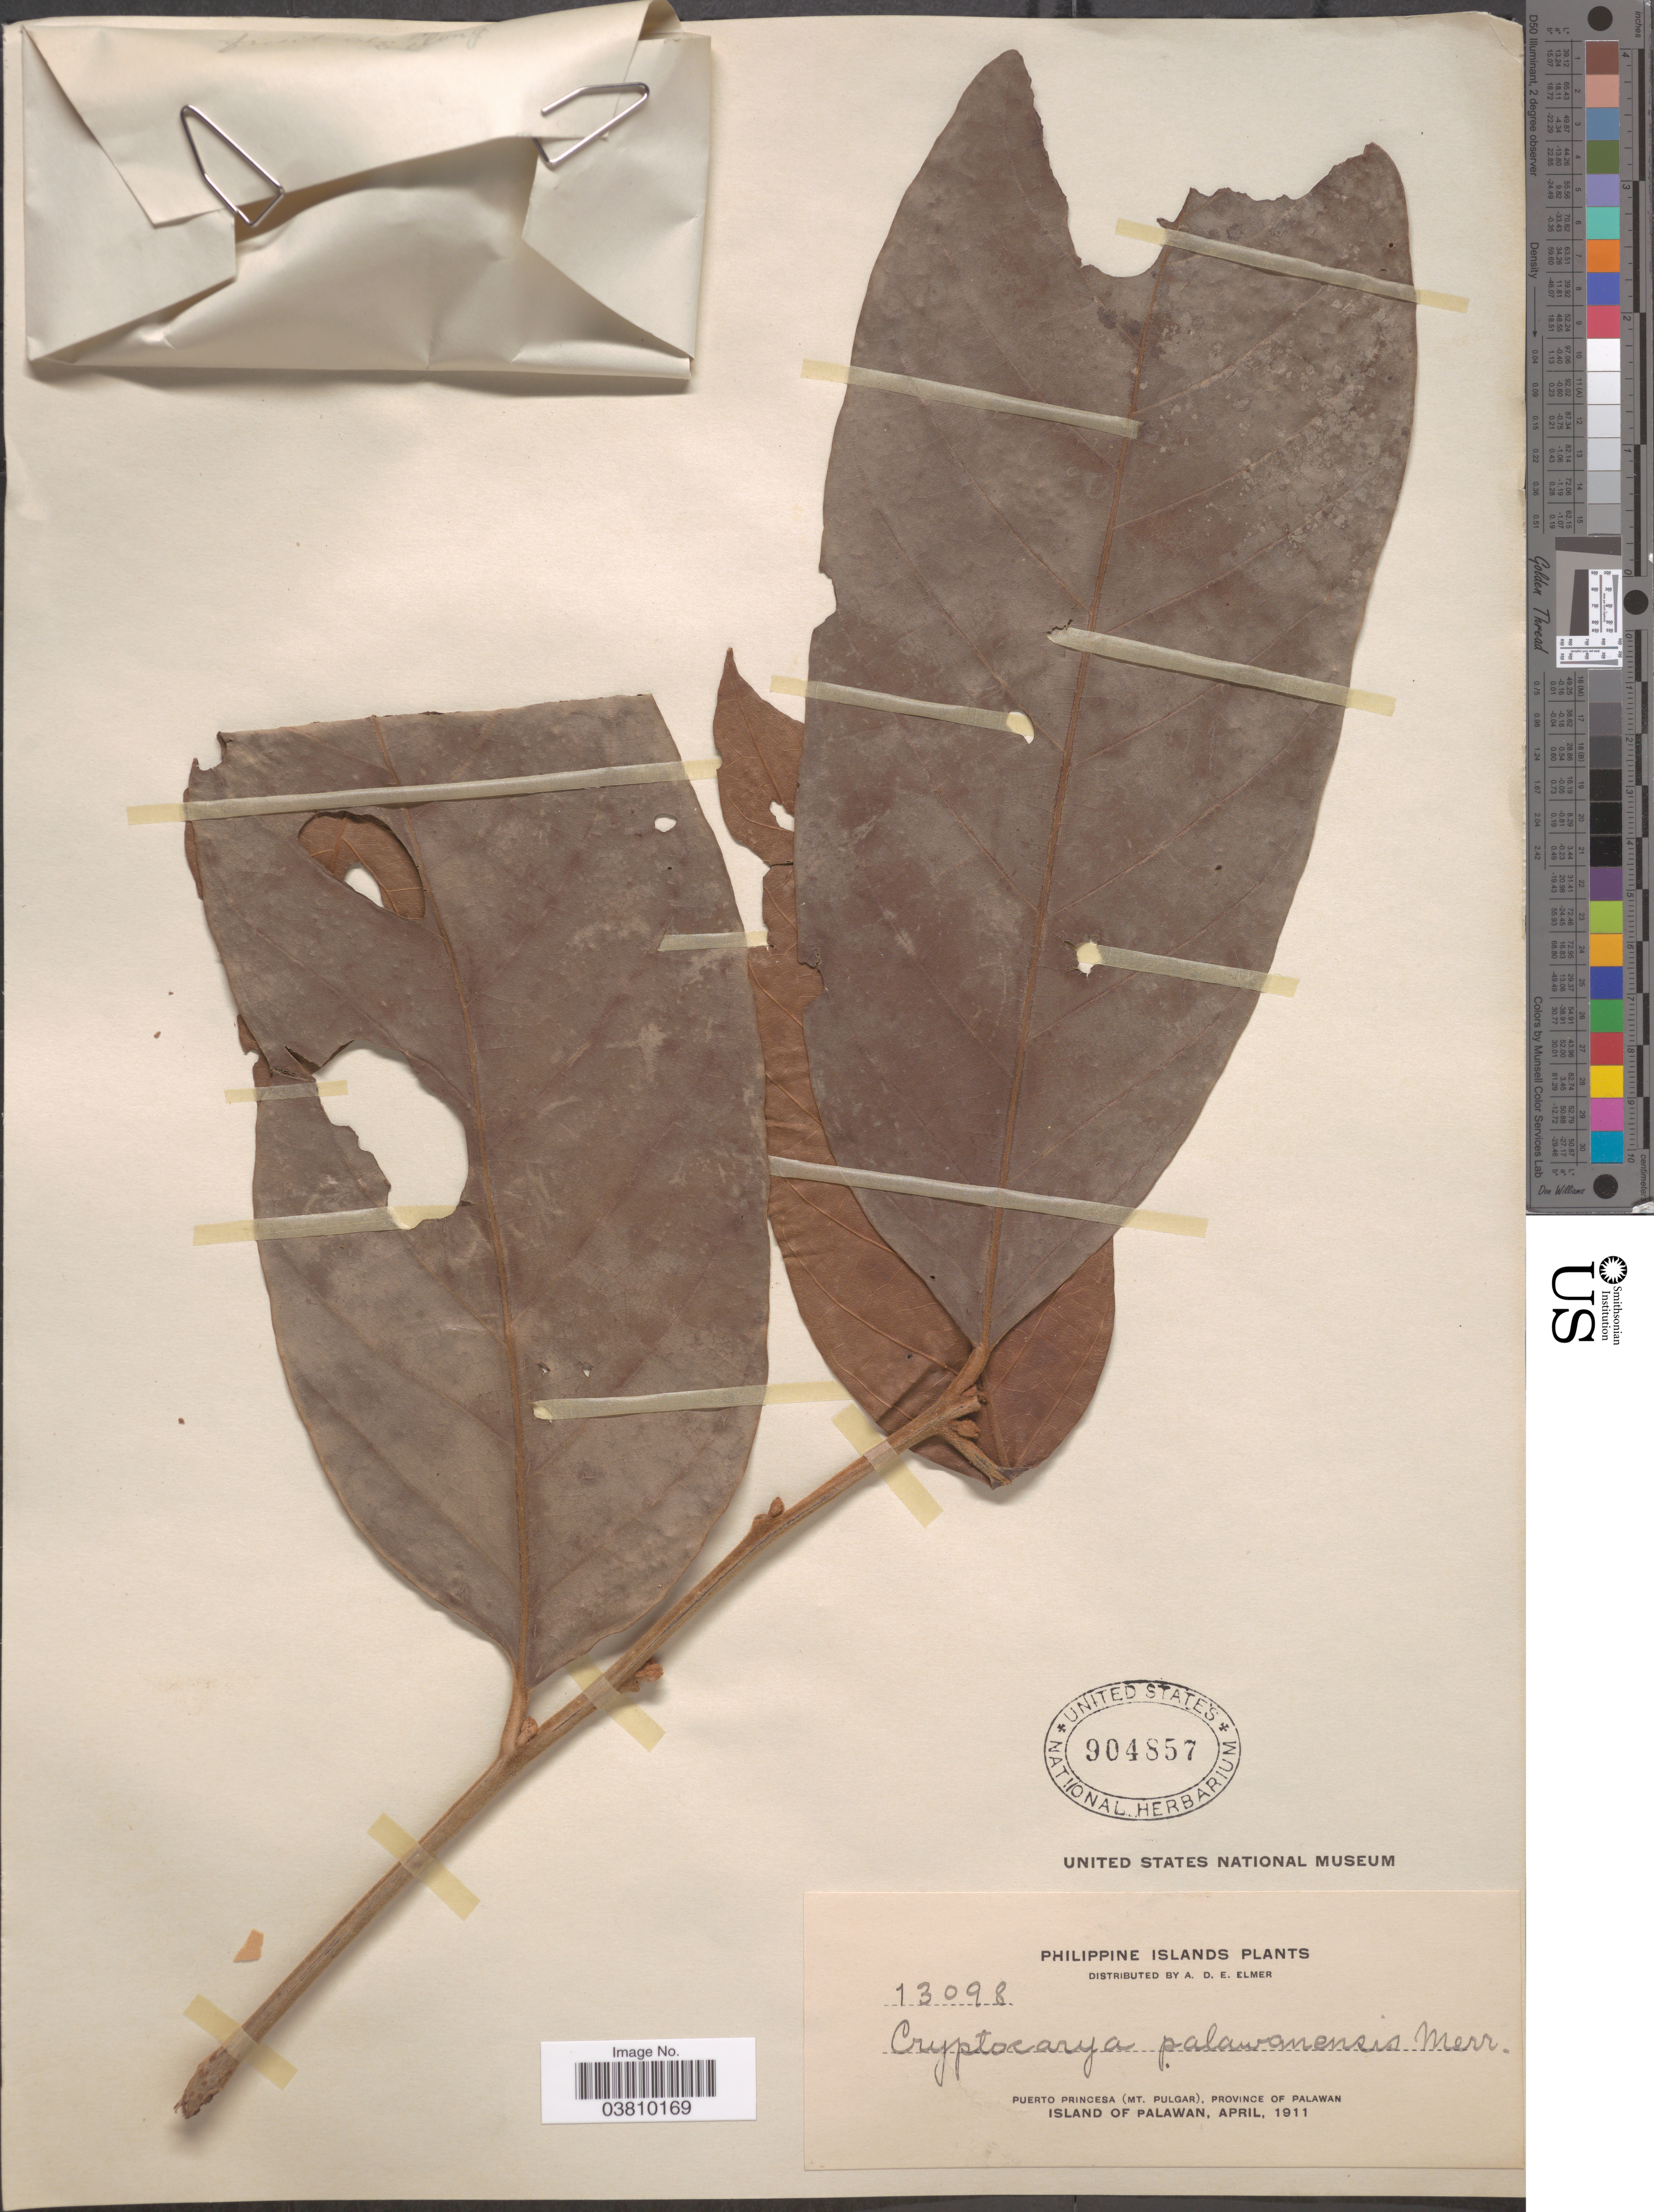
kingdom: Plantae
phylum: Tracheophyta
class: Magnoliopsida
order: Laurales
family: Lauraceae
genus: Cryptocarya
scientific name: Cryptocarya palawanensis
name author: Merr.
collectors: A. D. E. Elmer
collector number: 13098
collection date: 1911-04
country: Philippines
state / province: Mimaropa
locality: Puerto Princesa (Mt. Pulgar). Province of Palawan. Island of Palawan.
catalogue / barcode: US 904857